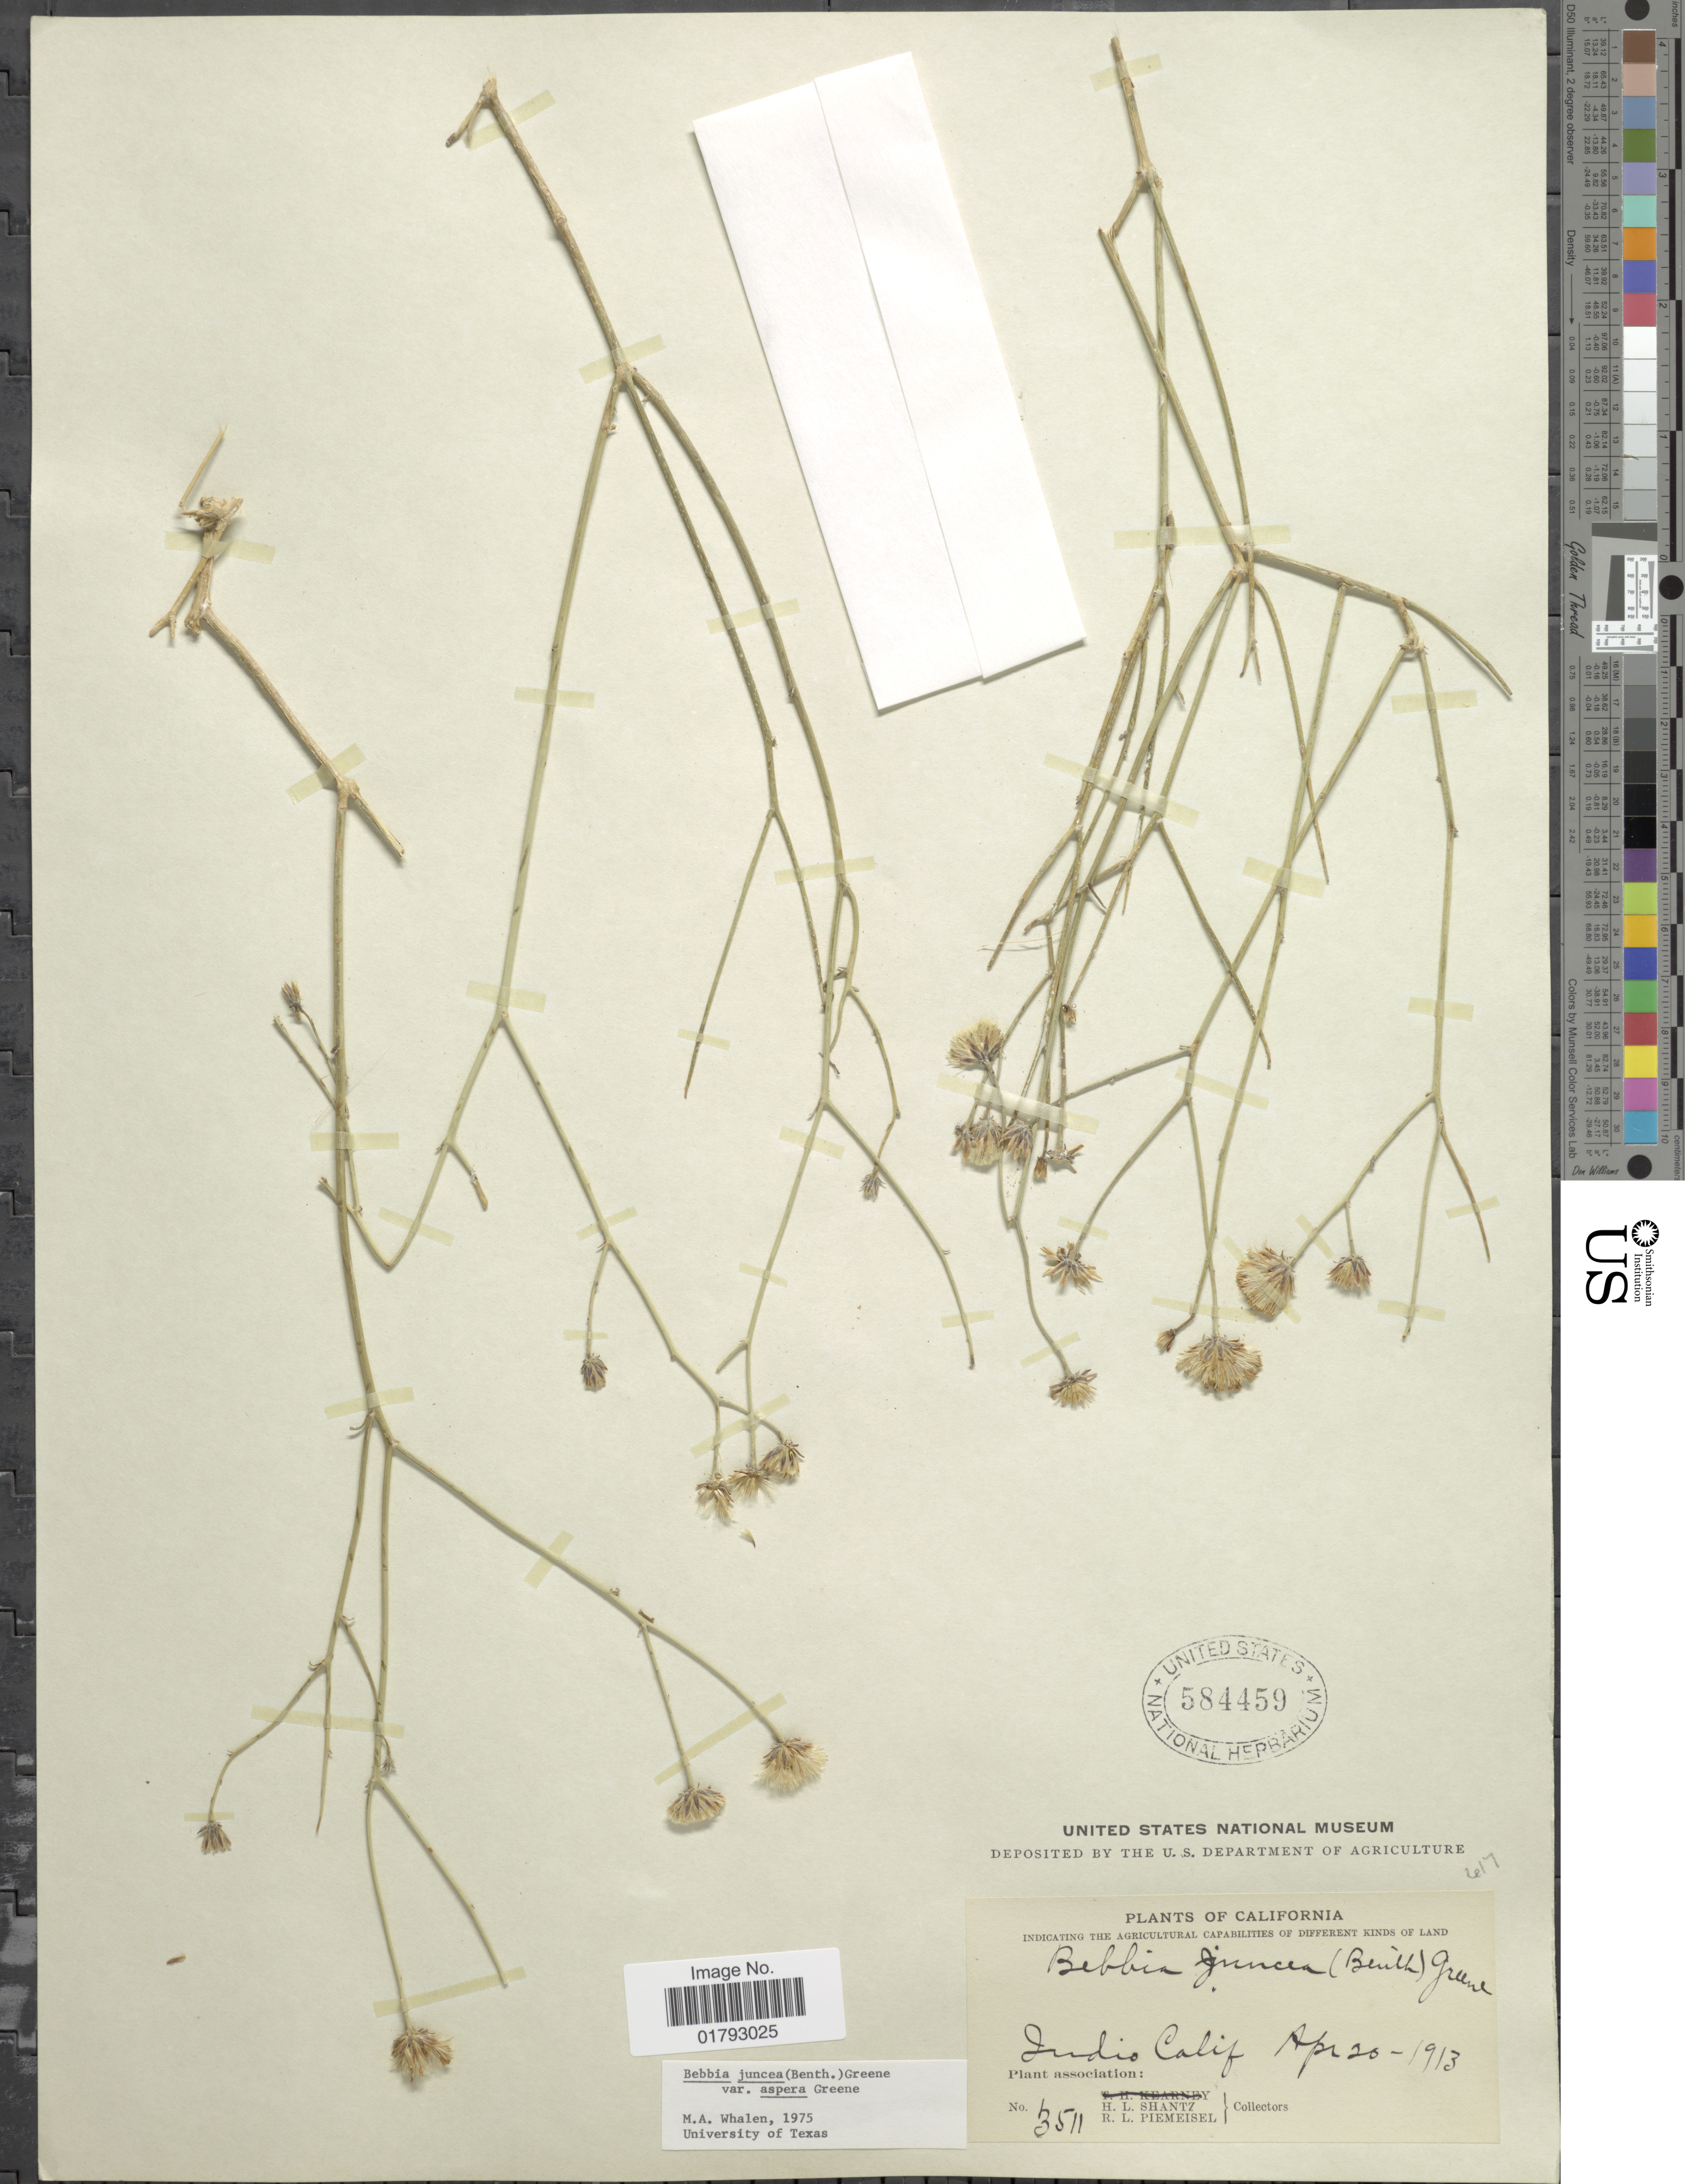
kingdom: Plantae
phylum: Tracheophyta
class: Magnoliopsida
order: Asterales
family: Asteraceae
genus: Bebbia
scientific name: Bebbia juncea var. aspera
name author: Greene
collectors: H. Shantz & R. Piemseisel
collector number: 3511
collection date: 1913-04-20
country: United States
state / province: California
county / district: Riverside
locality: Indio Calif.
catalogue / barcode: US 584459